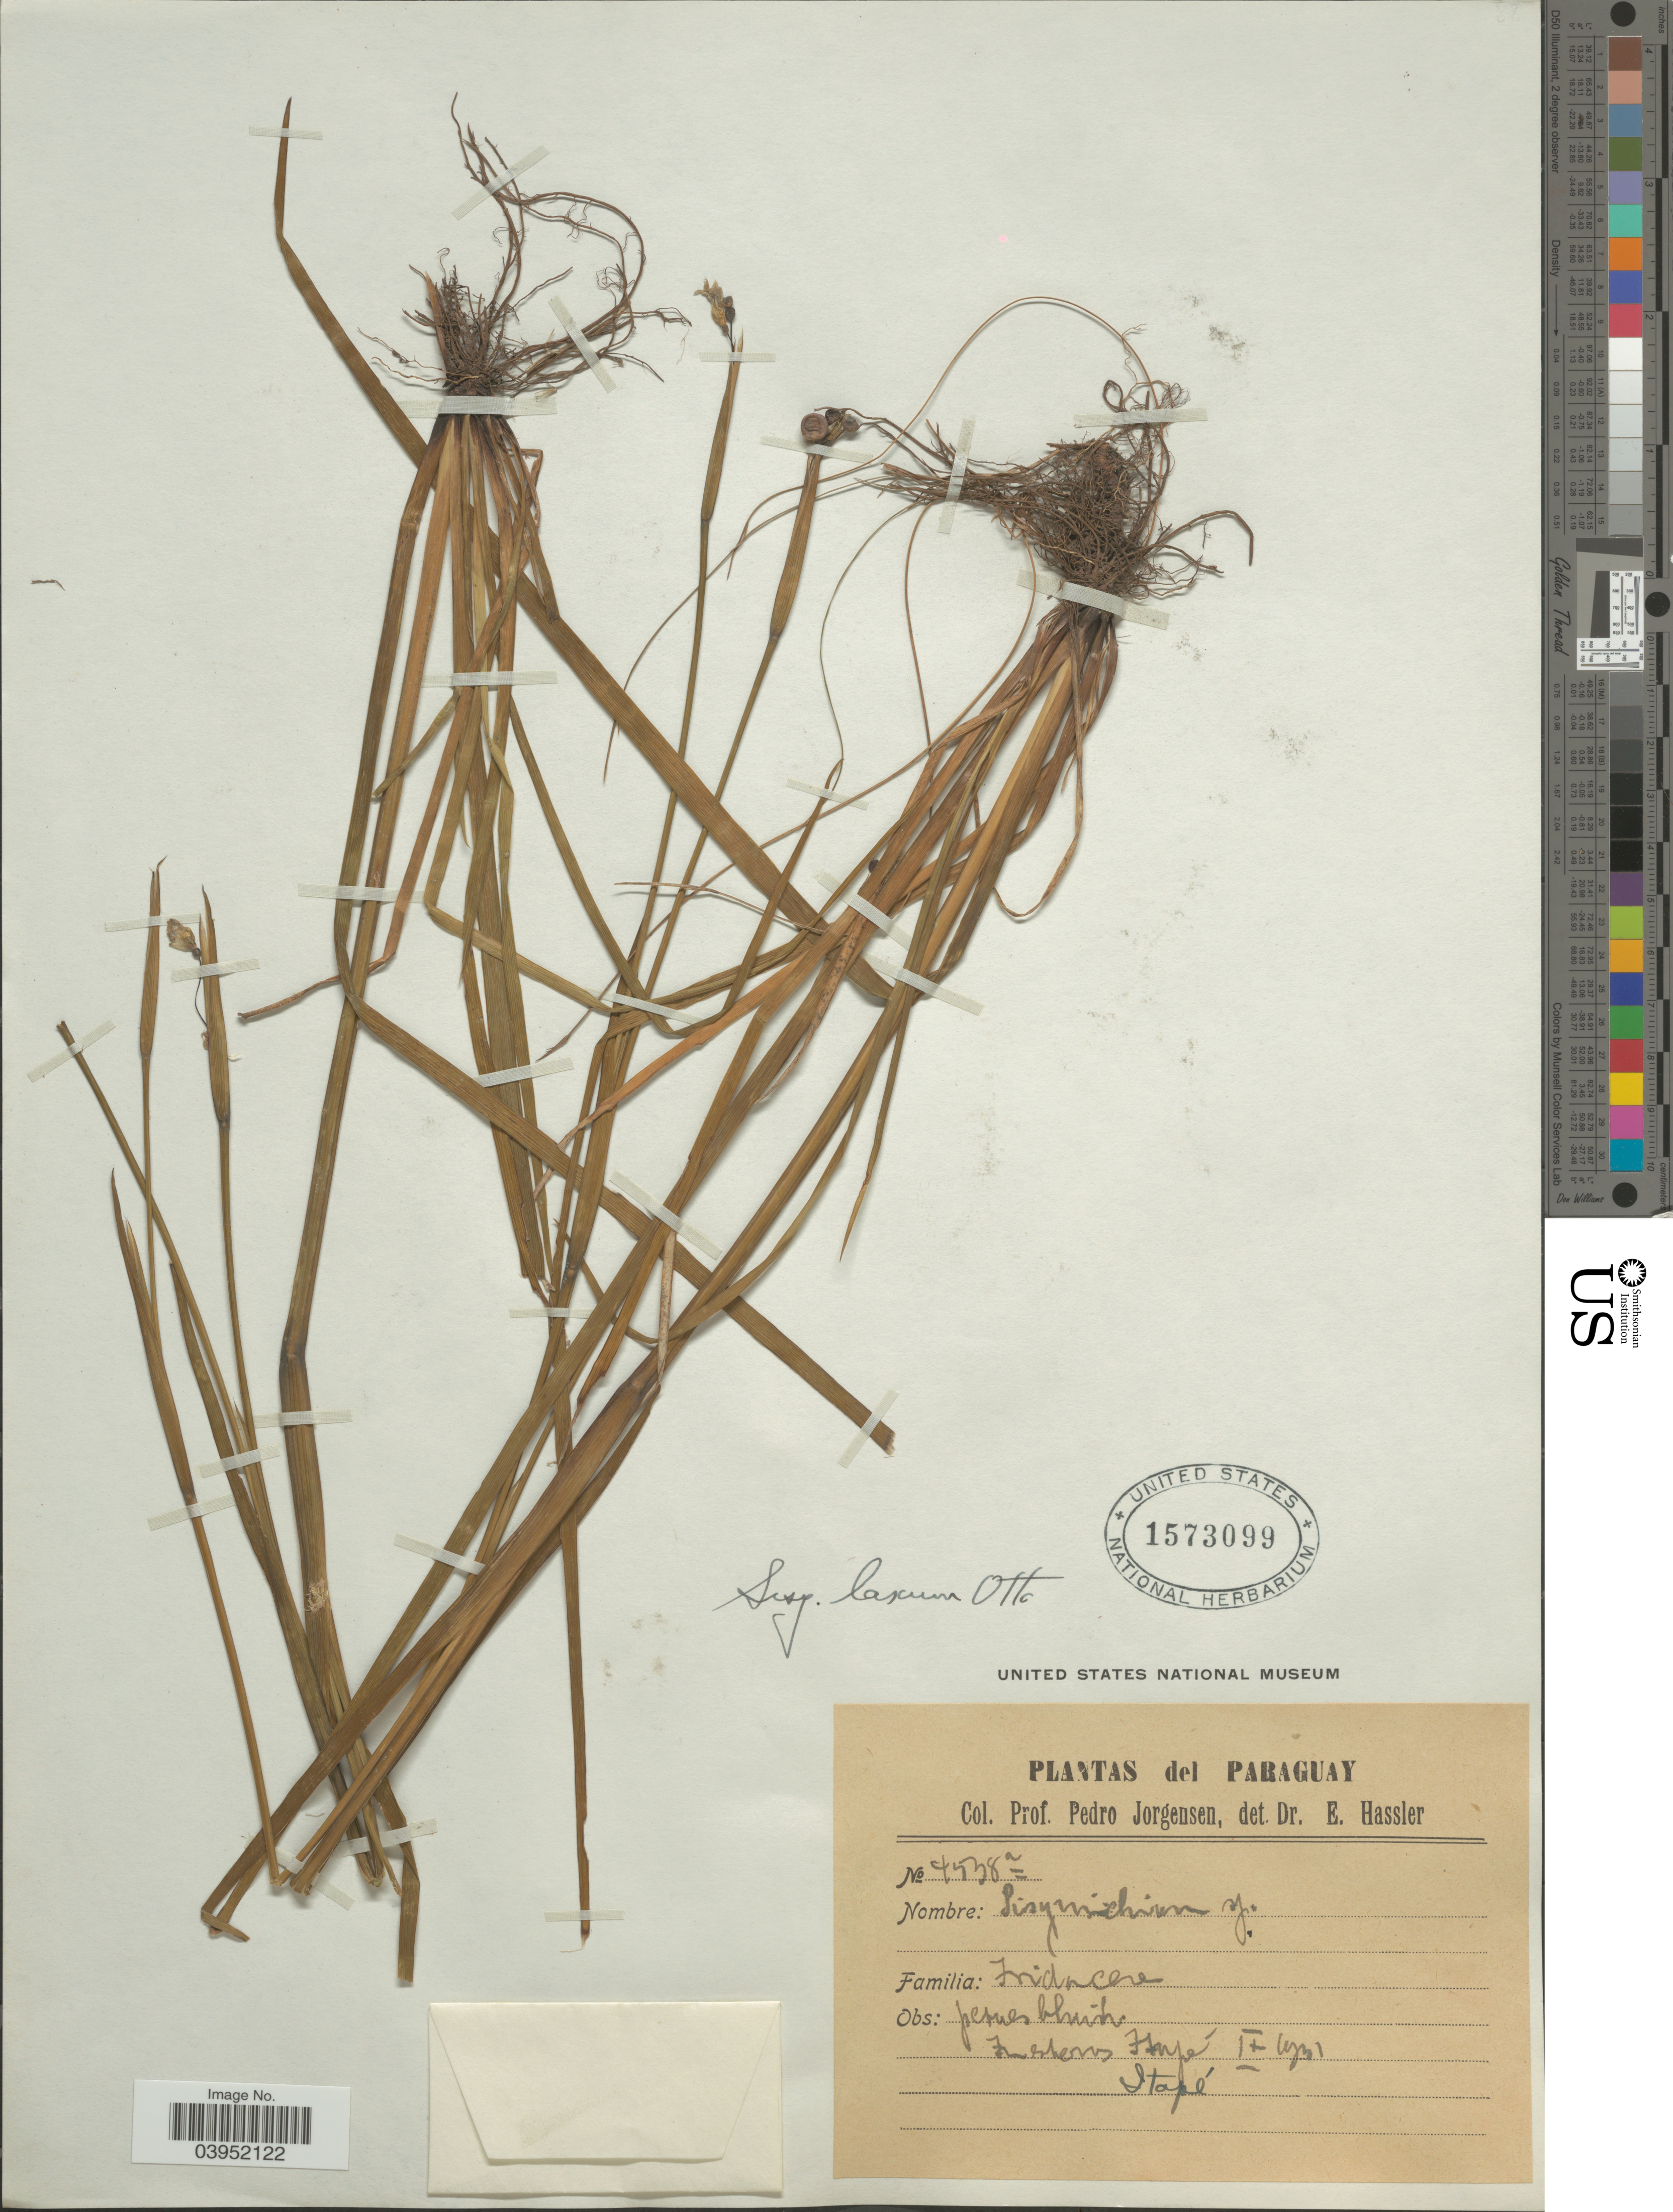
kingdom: Plantae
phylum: Tracheophyta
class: Liliopsida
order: Asparagales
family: Iridaceae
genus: Sisyrinchium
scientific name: Sisyrinchium laxum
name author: Otto ex Sims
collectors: P. Jörgensen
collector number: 4538a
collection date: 1931-09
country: Paraguay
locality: In esteros Itapé.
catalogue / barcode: US 1573099